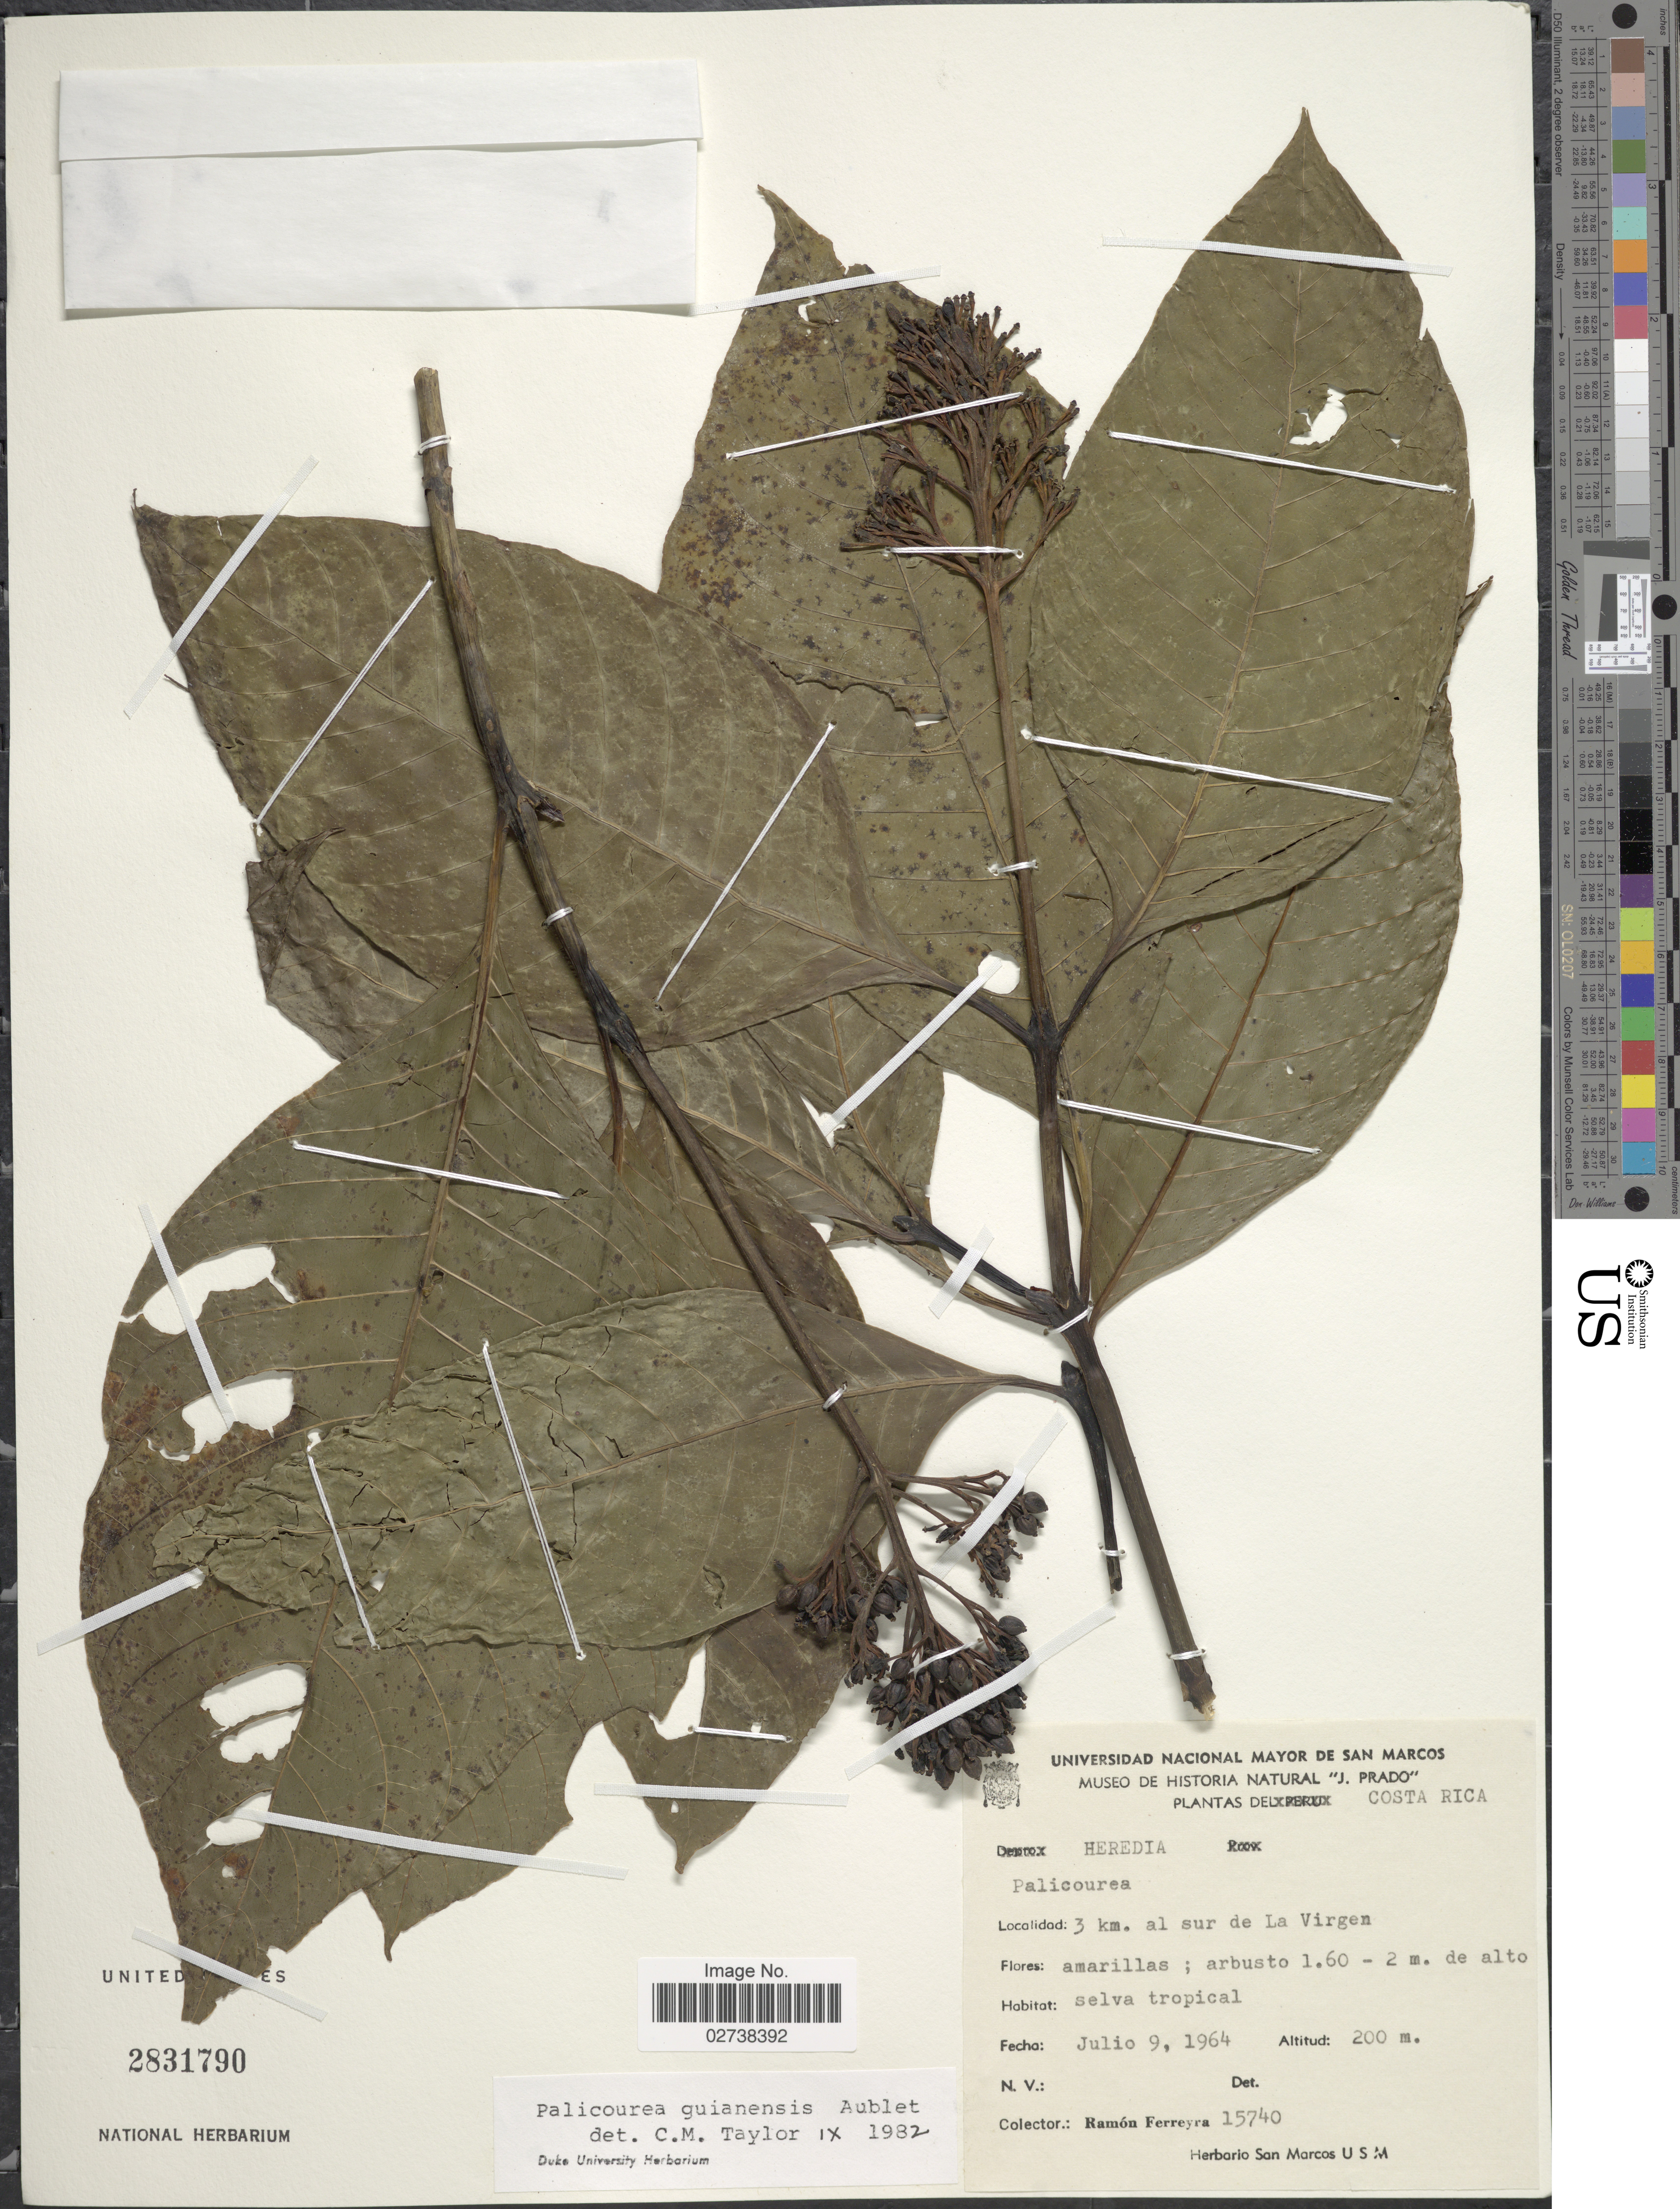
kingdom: Plantae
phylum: Tracheophyta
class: Magnoliopsida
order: Gentianales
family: Rubiaceae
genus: Palicourea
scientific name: Palicourea guianensis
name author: Aubl.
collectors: R. A. Ferreyra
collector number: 15740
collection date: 1964-07-09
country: Costa Rica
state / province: Heredia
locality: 3 km. al sur de La Virgen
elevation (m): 200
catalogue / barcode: US 2831790